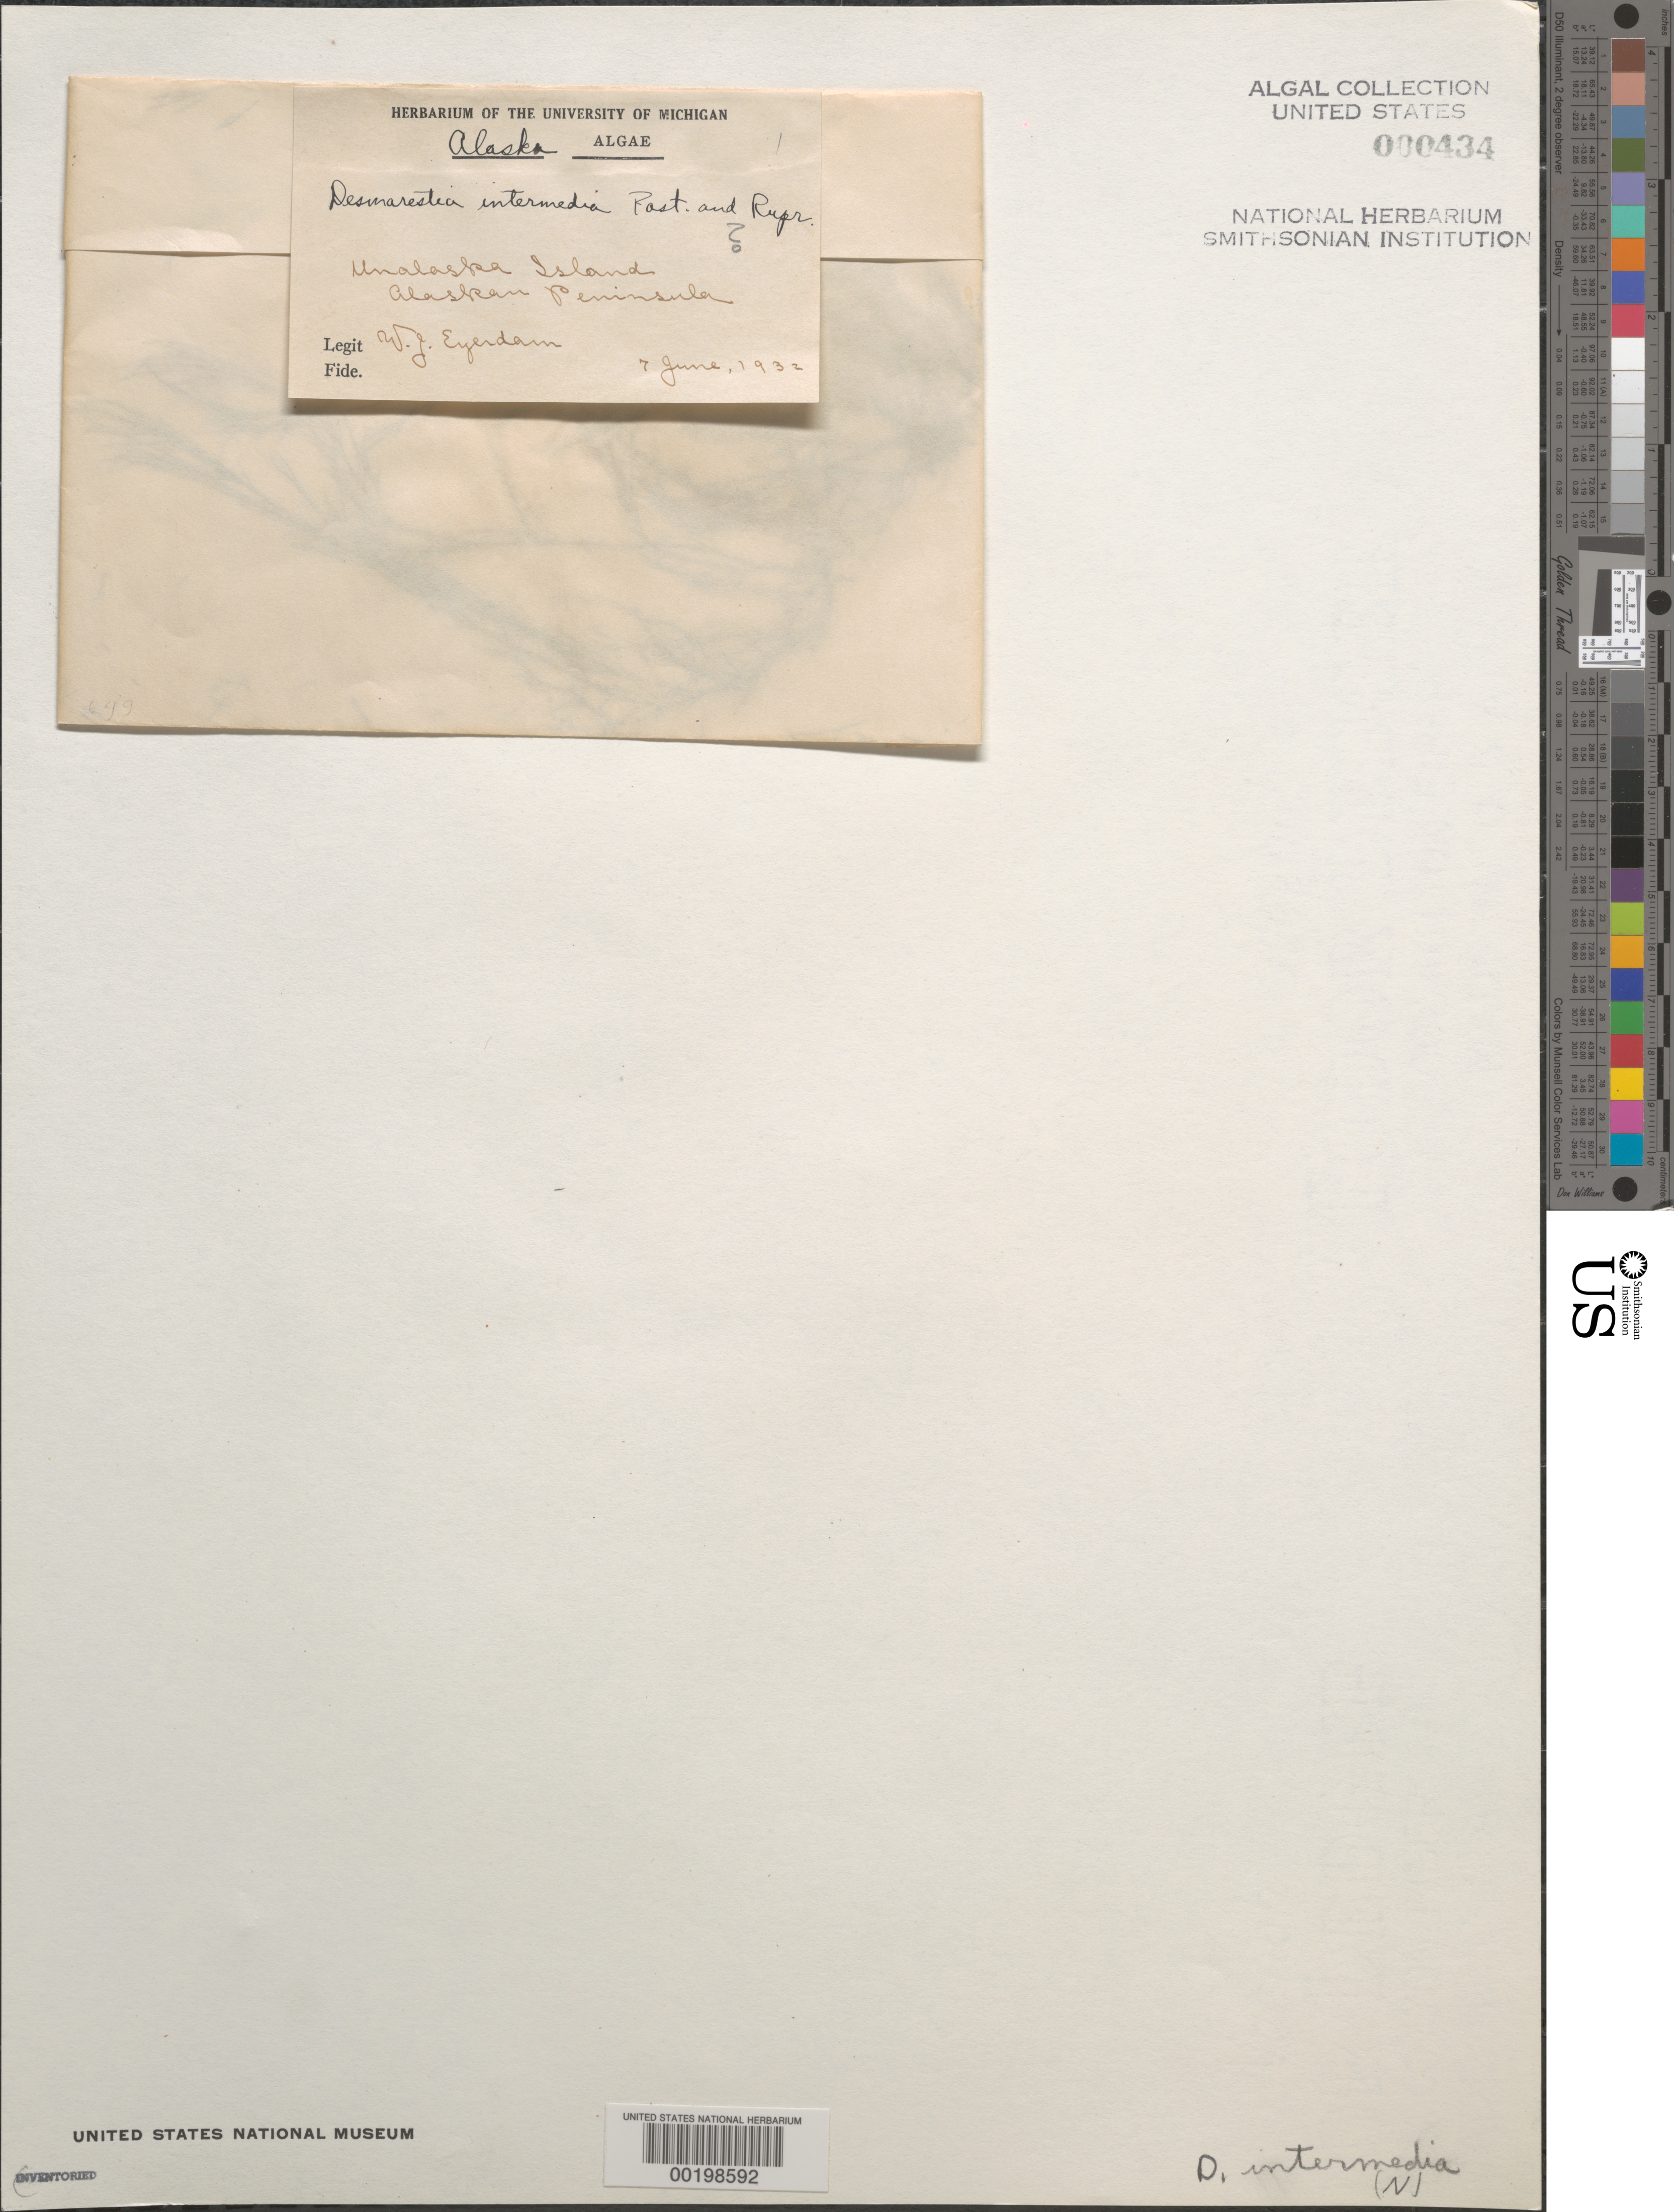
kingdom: Chromista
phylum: Ochrophyta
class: Phaeophyceae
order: Desmarestiales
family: Desmarestiaceae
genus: Desmarestia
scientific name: Desmarestia intermedia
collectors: W. J. Eyerdam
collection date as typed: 07 Jun 1932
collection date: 1932-06-07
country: United States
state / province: Alaska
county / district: Aleutian Islands Division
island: Unalaska Island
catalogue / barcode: US 434